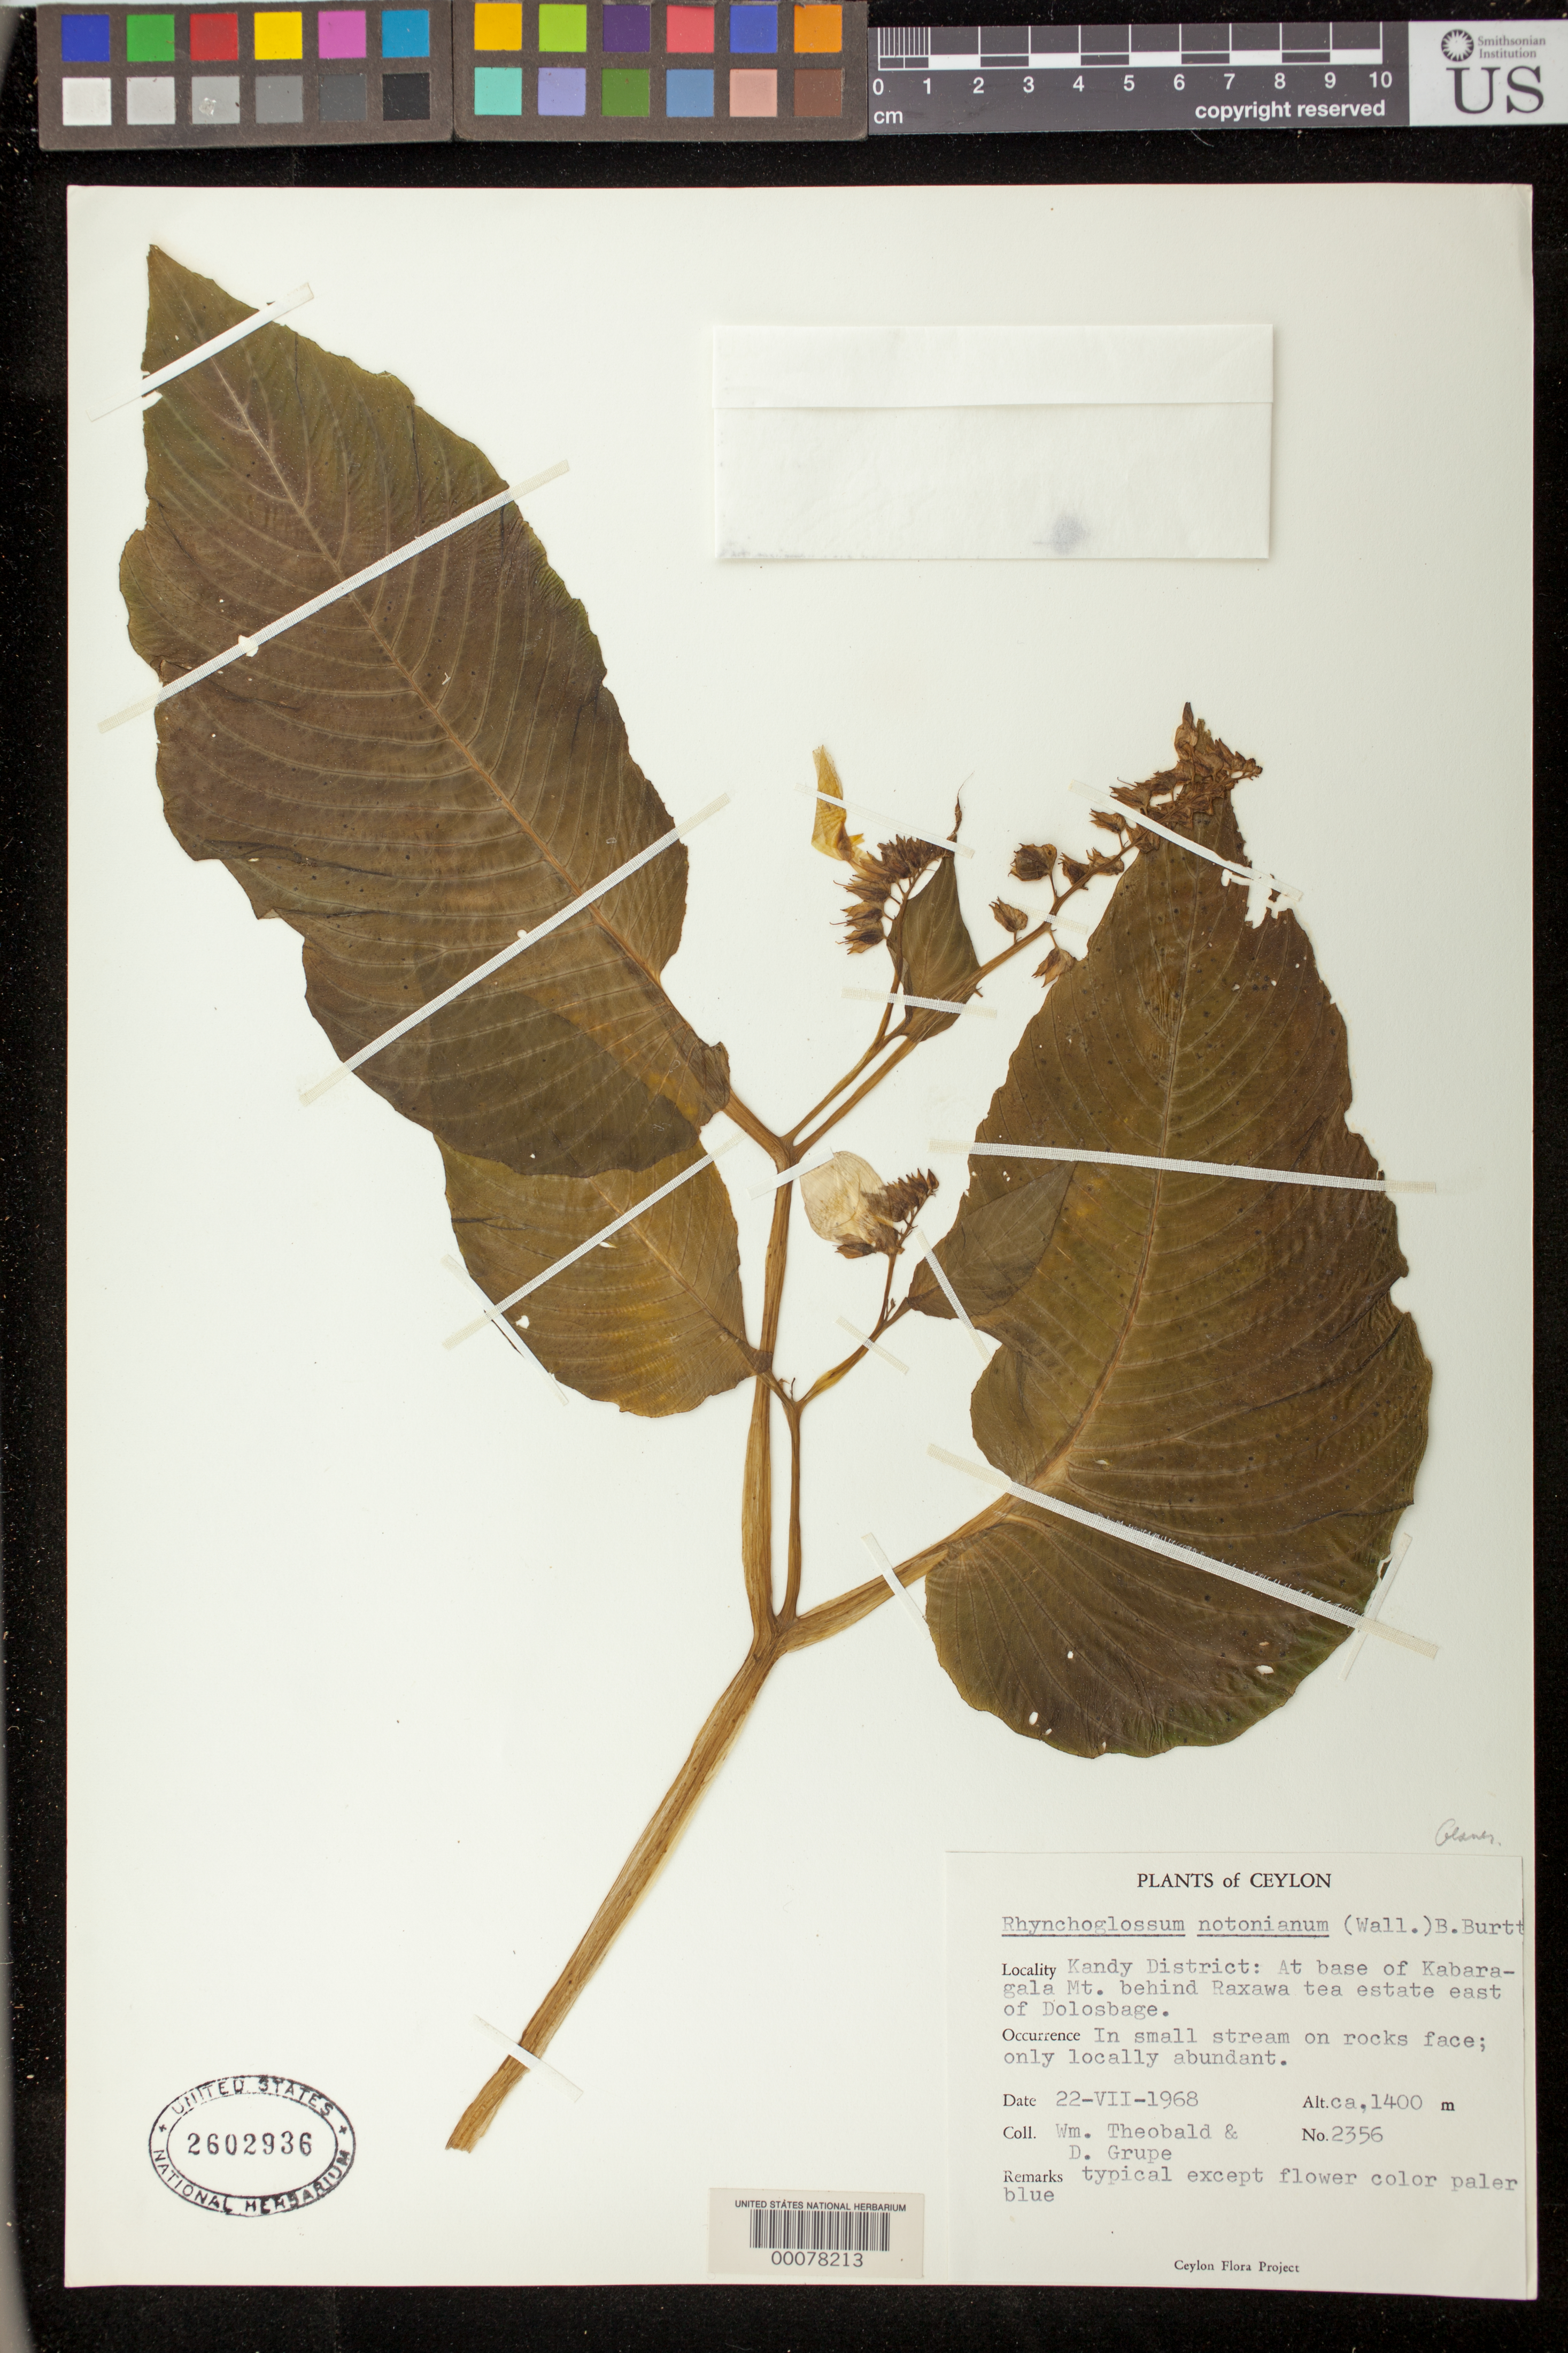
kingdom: Plantae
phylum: Tracheophyta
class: Magnoliopsida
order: Lamiales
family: Gesneriaceae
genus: Rhynchoglossum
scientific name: Rhynchoglossum notonianum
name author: (Wall.) B.L. Burtt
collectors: W. Theobald & D. Grupe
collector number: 2356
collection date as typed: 22 Jul 1968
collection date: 1968-07-22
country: Sri Lanka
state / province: Central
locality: Kandy (dist.), At base of kabaragala mt behind raxawa tea estate east of dolosbage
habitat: In small stream on rocks face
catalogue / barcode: US 2602936